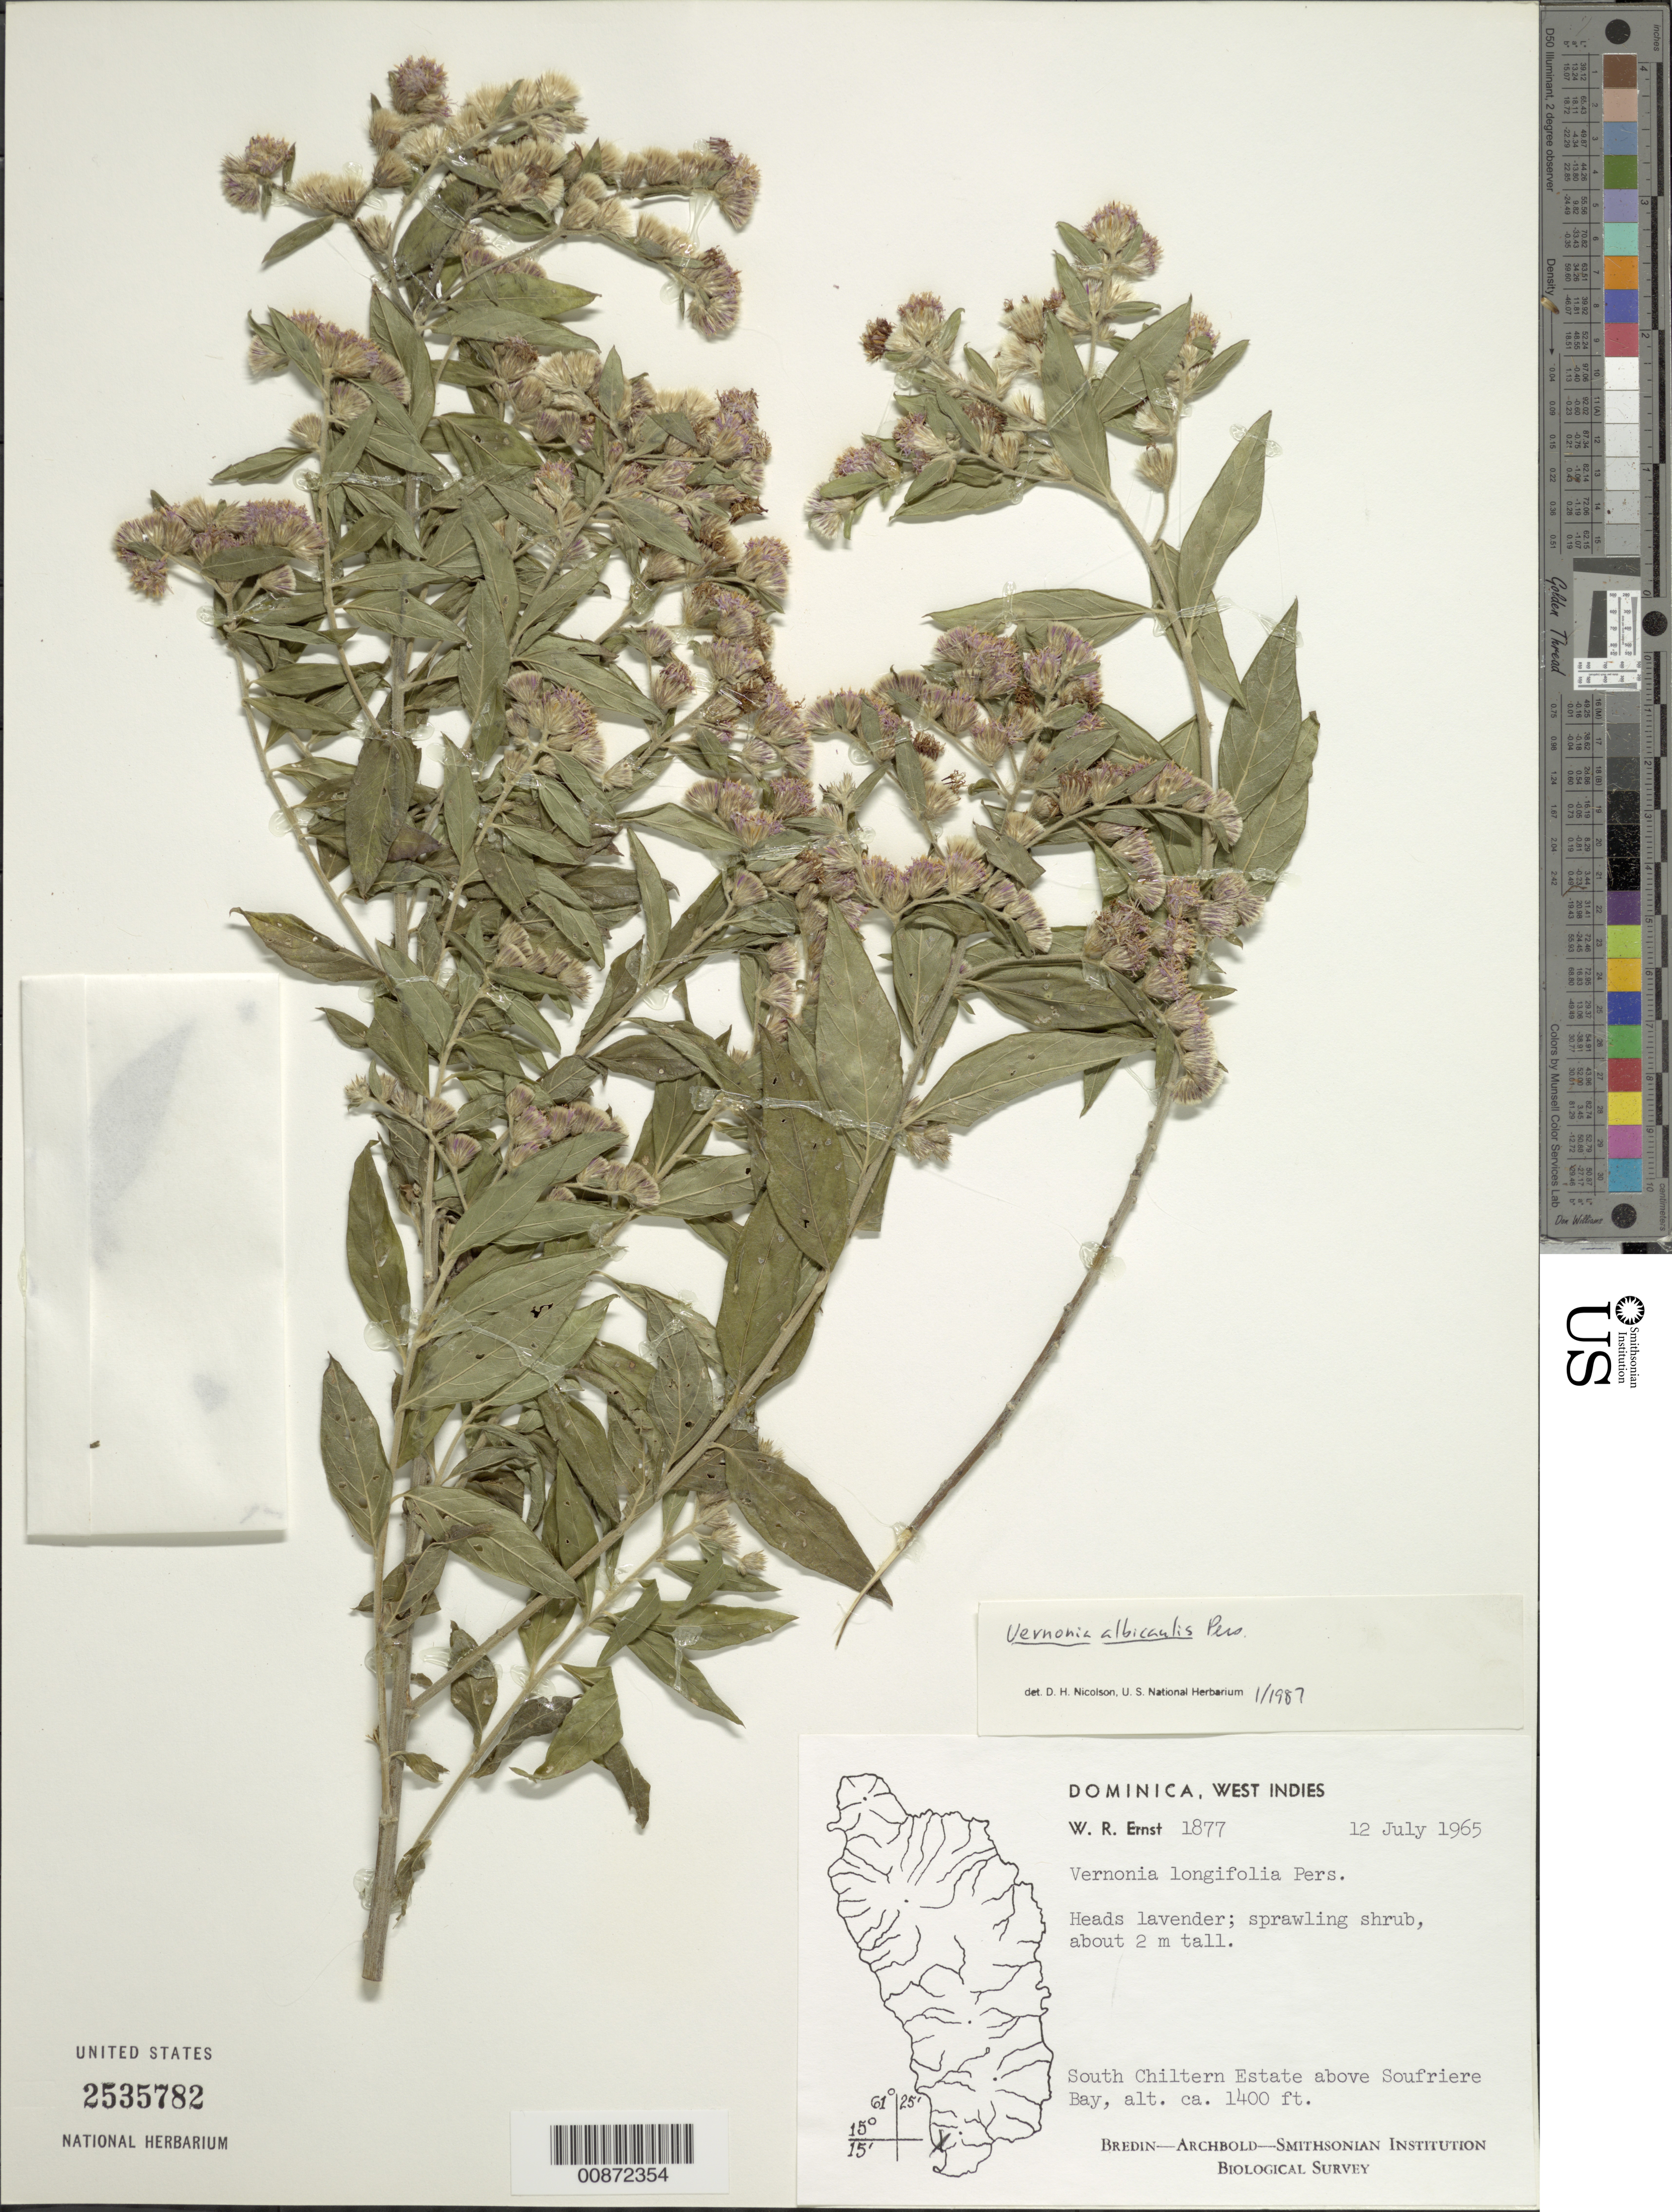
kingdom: Plantae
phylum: Tracheophyta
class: Magnoliopsida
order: Asterales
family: Asteraceae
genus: Lepidaploa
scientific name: Lepidaploa glabra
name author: (Willd.) H. Rob.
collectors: W. R. Ernst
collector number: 1877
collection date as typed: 12 Jul 1965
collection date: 1965-07-12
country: Dominica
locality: South Chiltern Estate, above Soufriere Bay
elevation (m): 427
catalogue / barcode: US 2535782